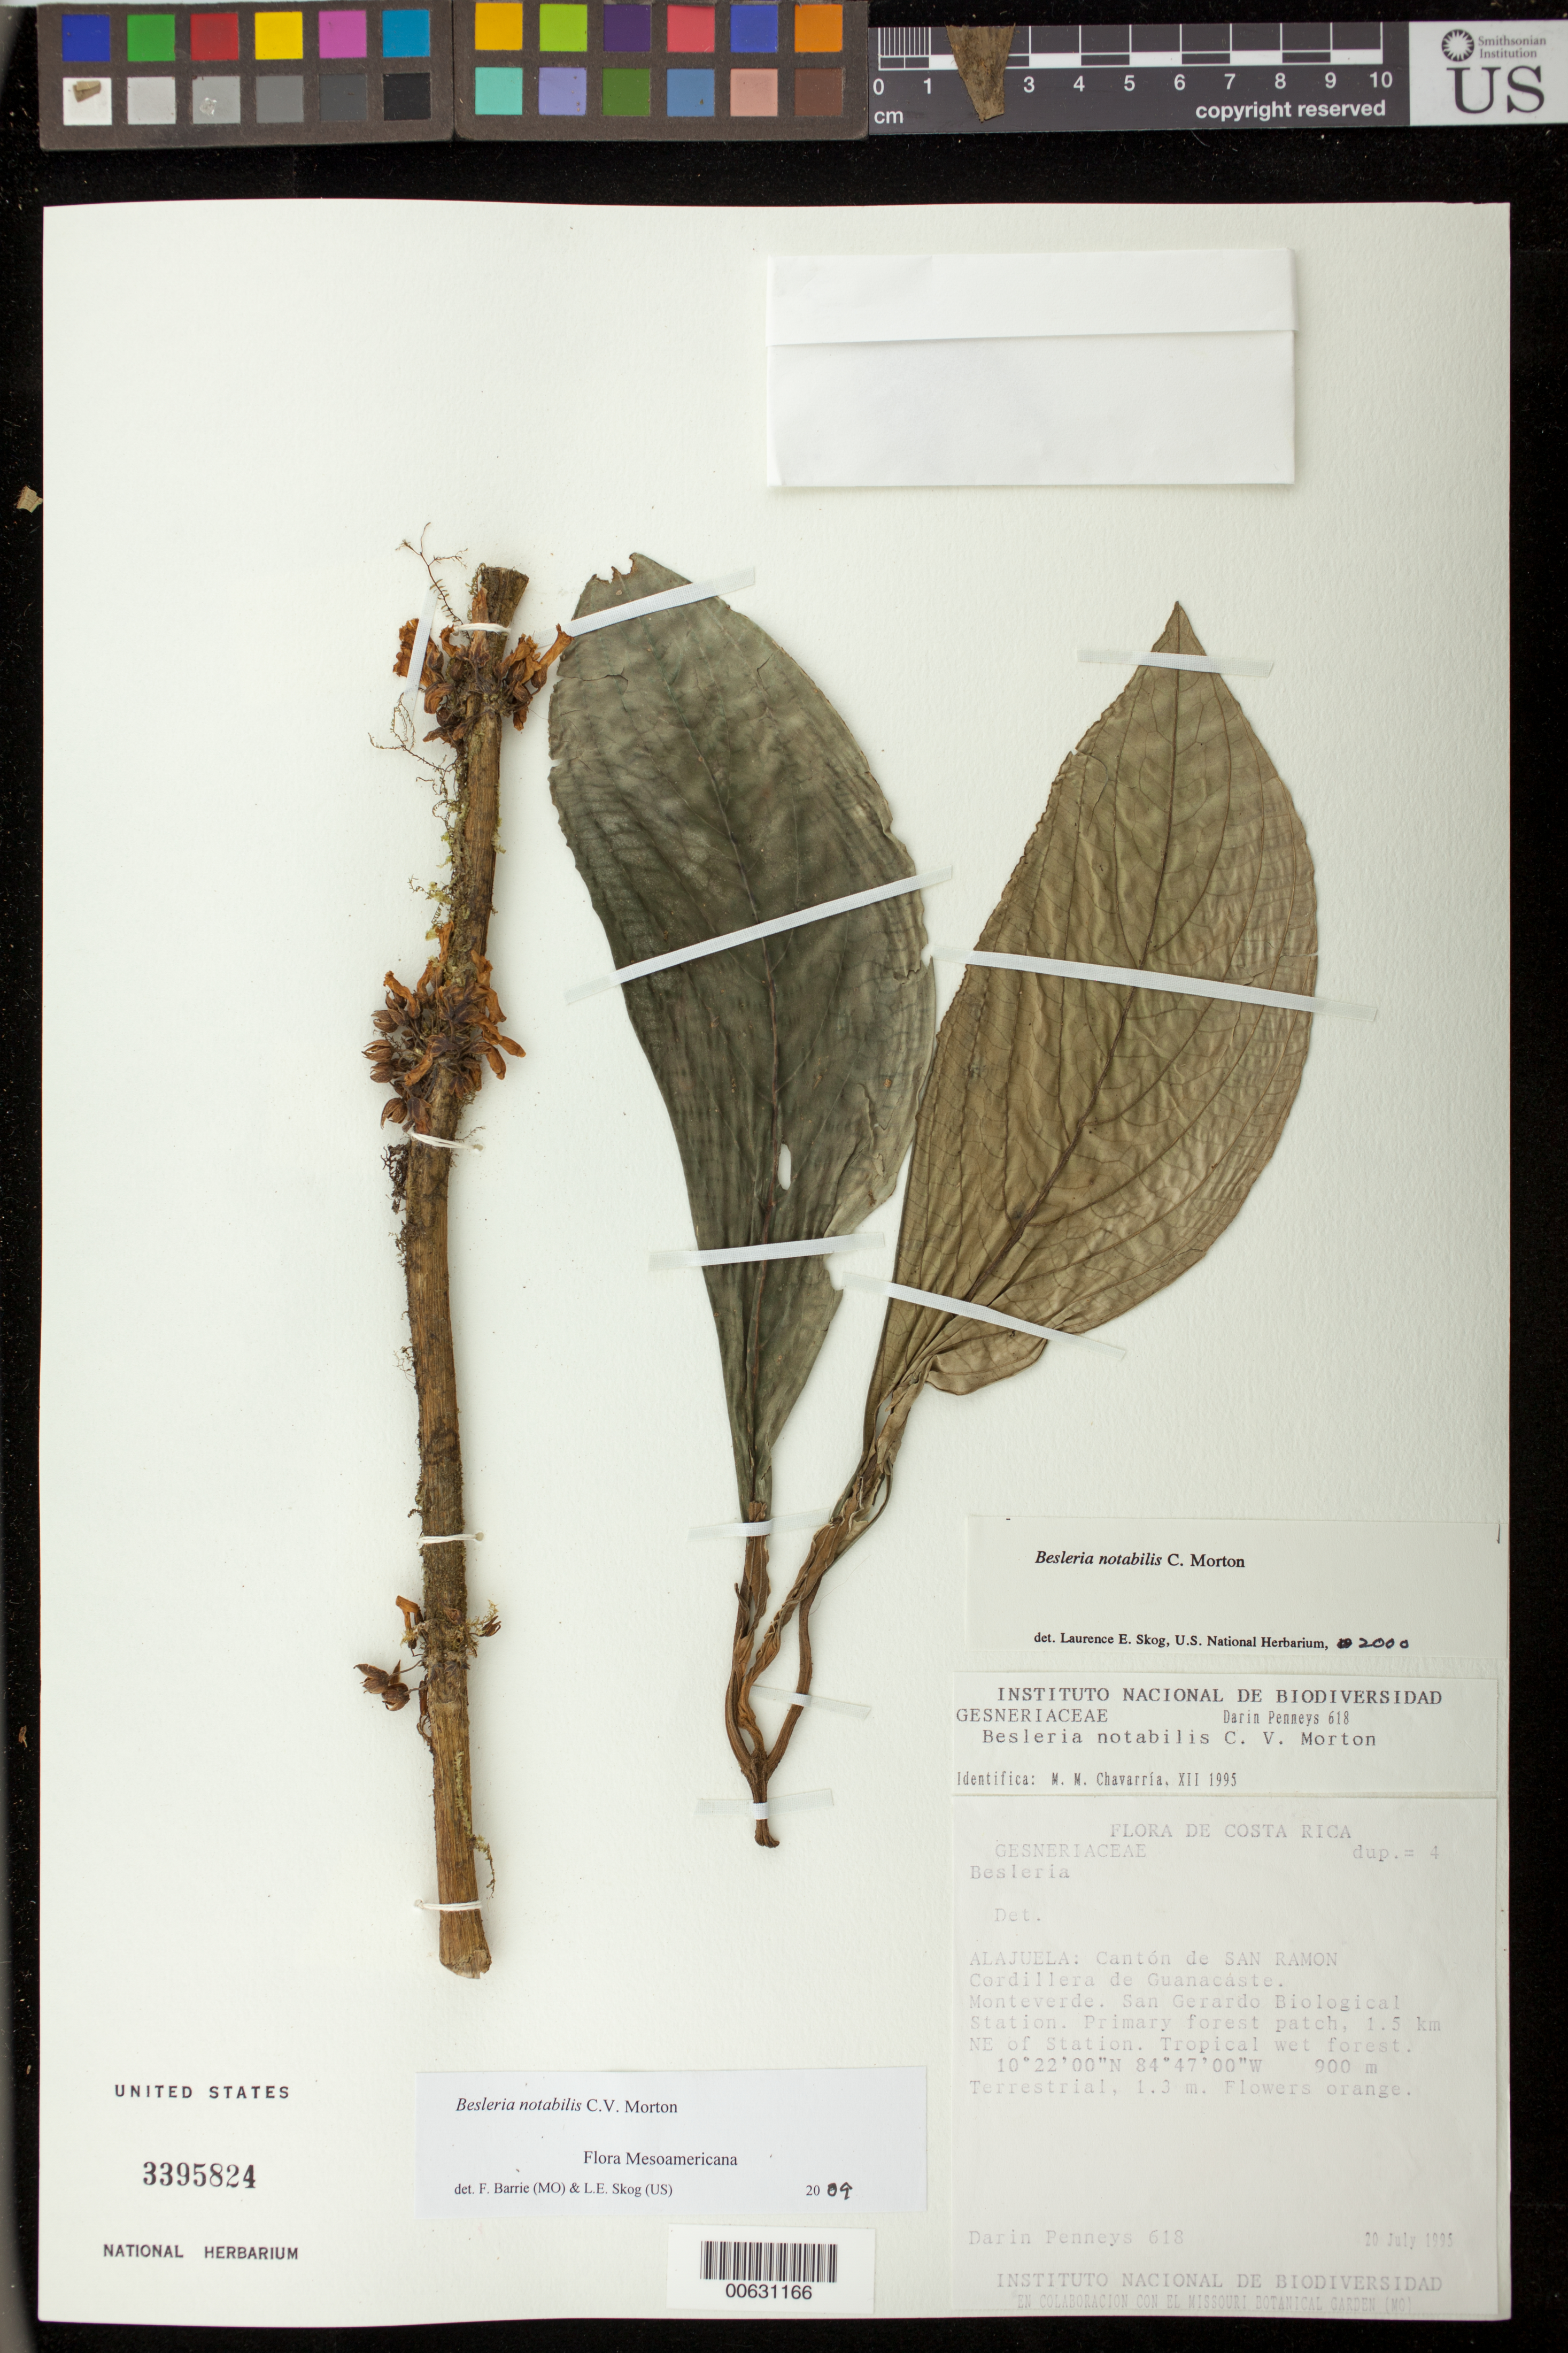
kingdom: Plantae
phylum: Tracheophyta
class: Magnoliopsida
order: Lamiales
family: Gesneriaceae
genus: Besleria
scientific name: Besleria notabilis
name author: C.V. Morton in Standl.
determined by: Skog, Laurence E.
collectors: D. S. Penneys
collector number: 618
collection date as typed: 20 Jul 1995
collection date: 1995-07-20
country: Costa Rica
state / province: Alajuela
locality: Cantón de San Ramon, Cordillera de Guanacaste, Monteverde, San Gerardo Biological Station, 1.5 km NE of Station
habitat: Primary forest patch; tropical wet forest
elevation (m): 900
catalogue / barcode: US 3395824